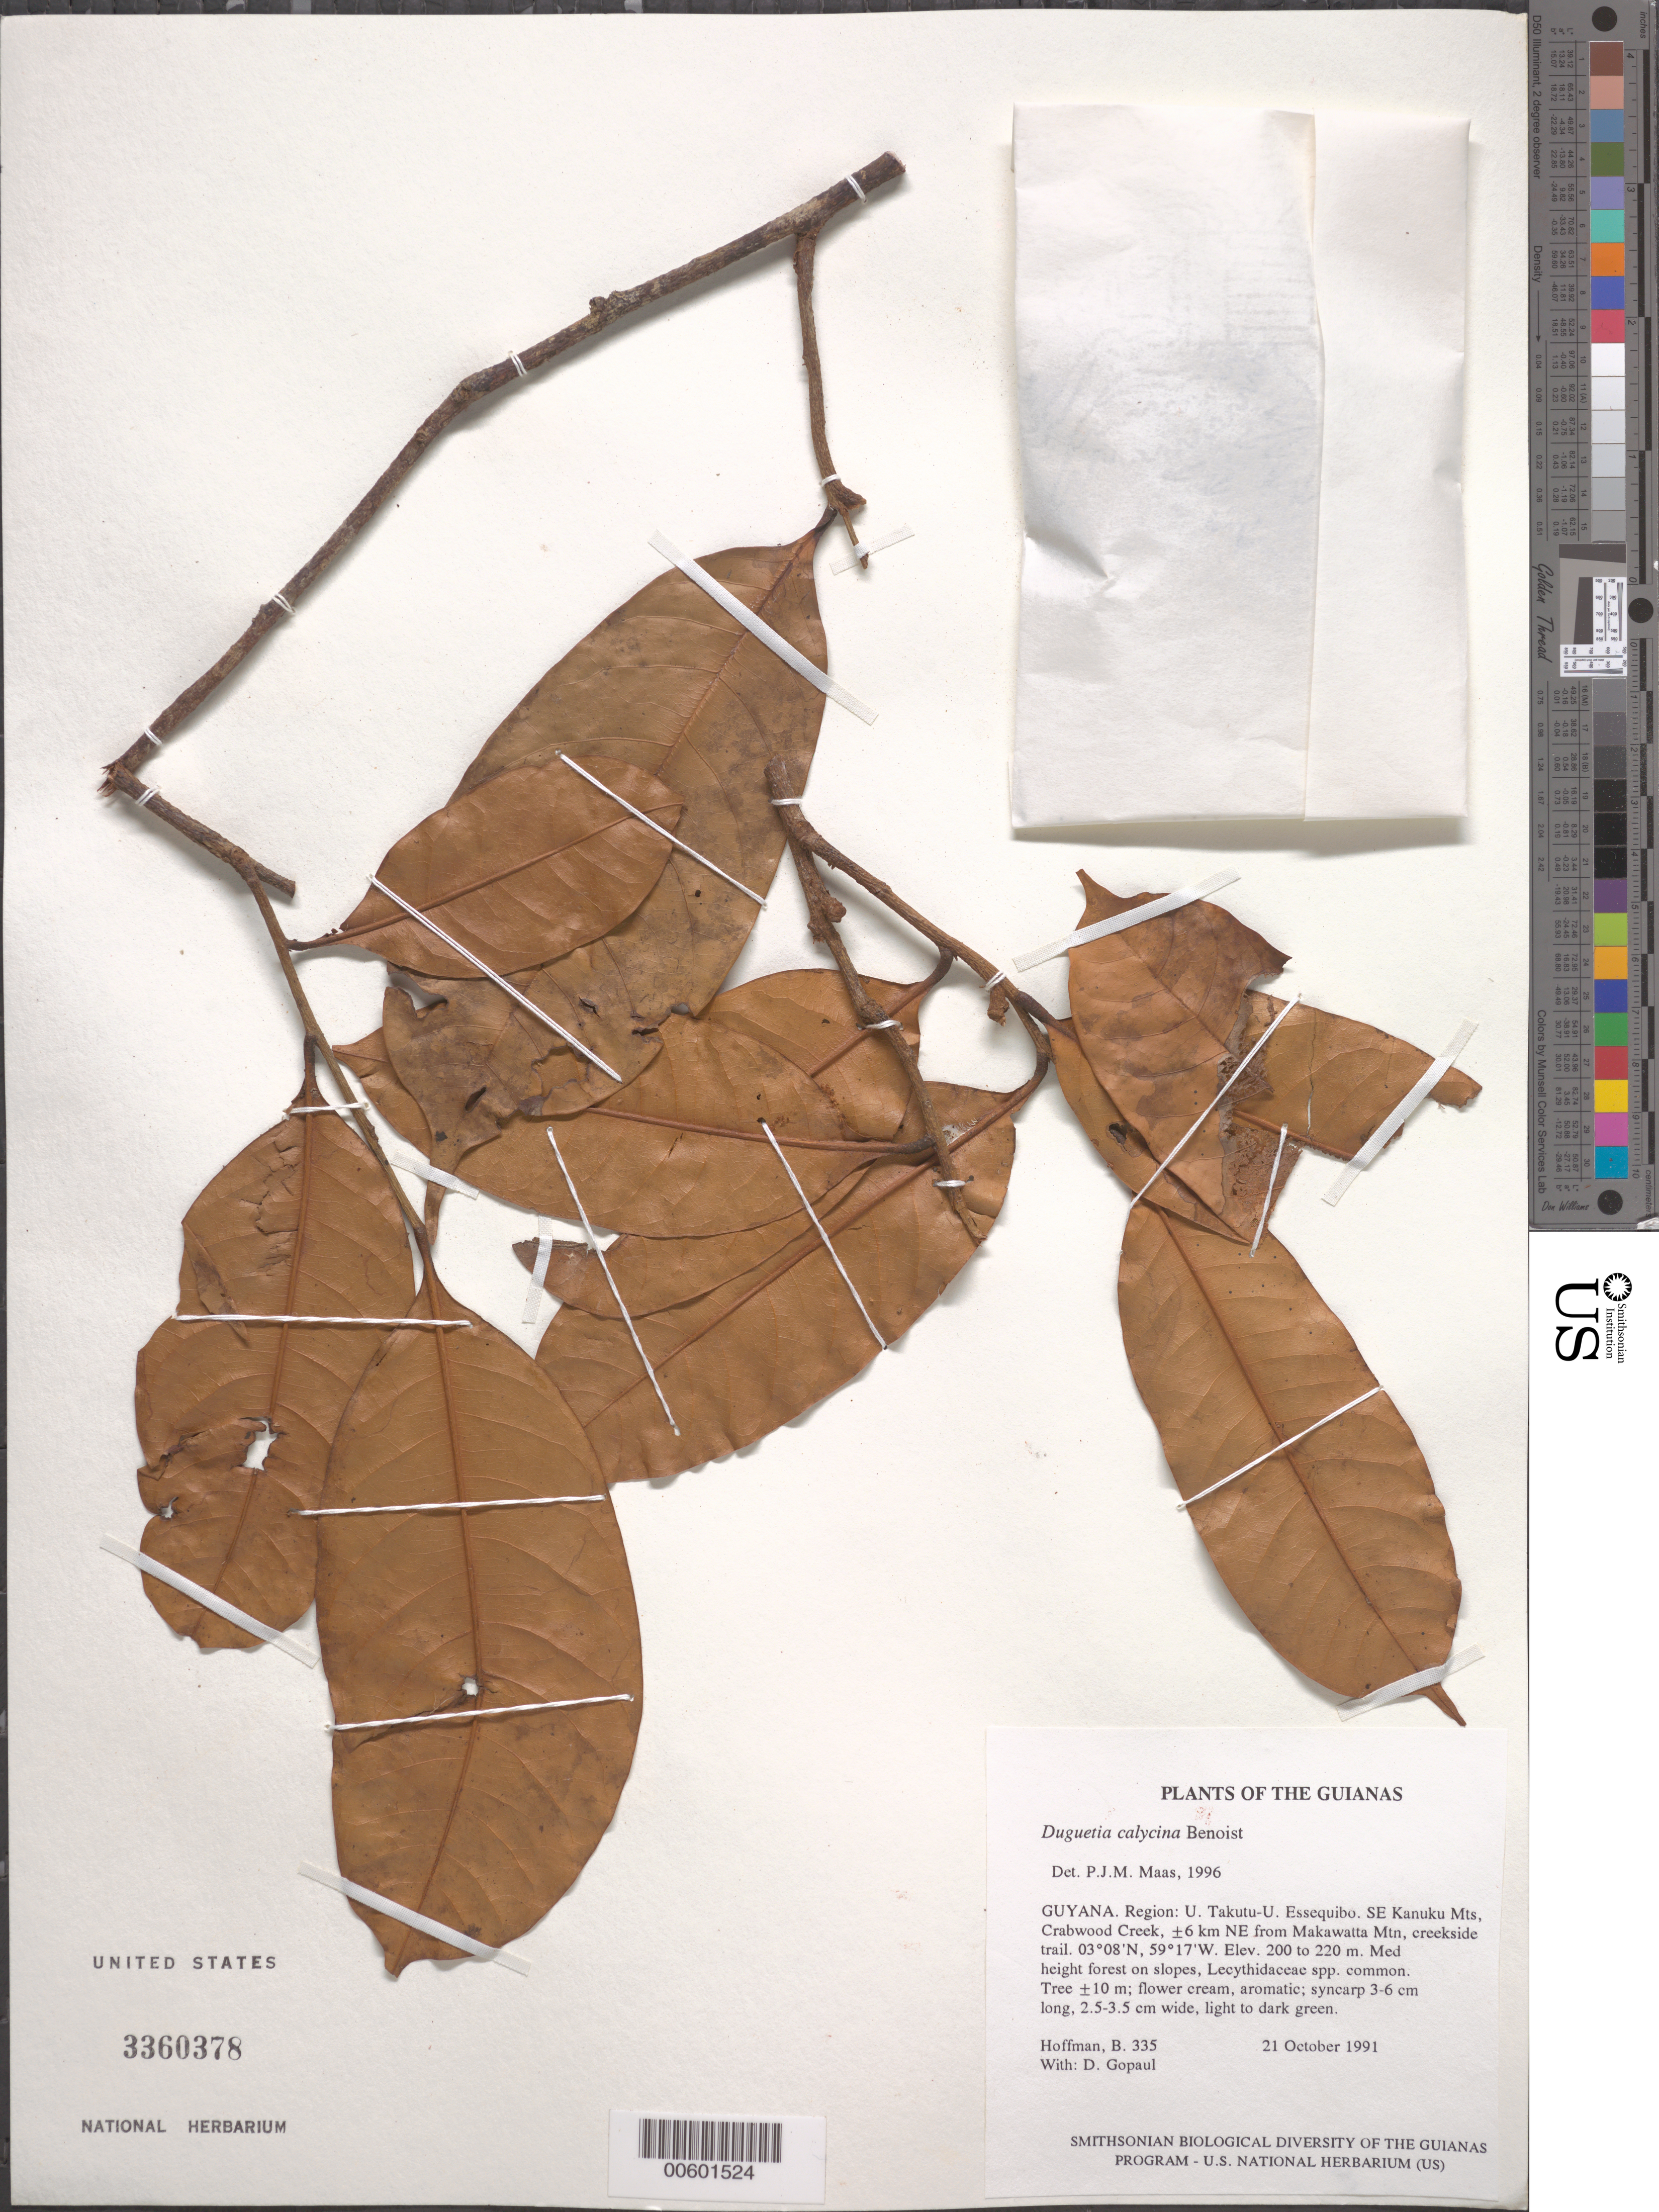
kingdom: Plantae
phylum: Tracheophyta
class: Magnoliopsida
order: Magnoliales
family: Annonaceae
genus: Duguetia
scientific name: Duguetia calycina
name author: Benoist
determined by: Maas, Paul J. M.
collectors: B. Hoffman & D. Gopaul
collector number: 335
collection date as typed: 21 October 1991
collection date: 1991-10-21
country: Guyana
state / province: U. Takutu-U. Essequibo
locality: SE Kanuku Mts, Crabwood Creek, ±6 km NE from Makawatta Mtn, creekside trail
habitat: Med height forest on slopes, Lecythidaceae spp. common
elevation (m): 200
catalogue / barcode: US 3360378